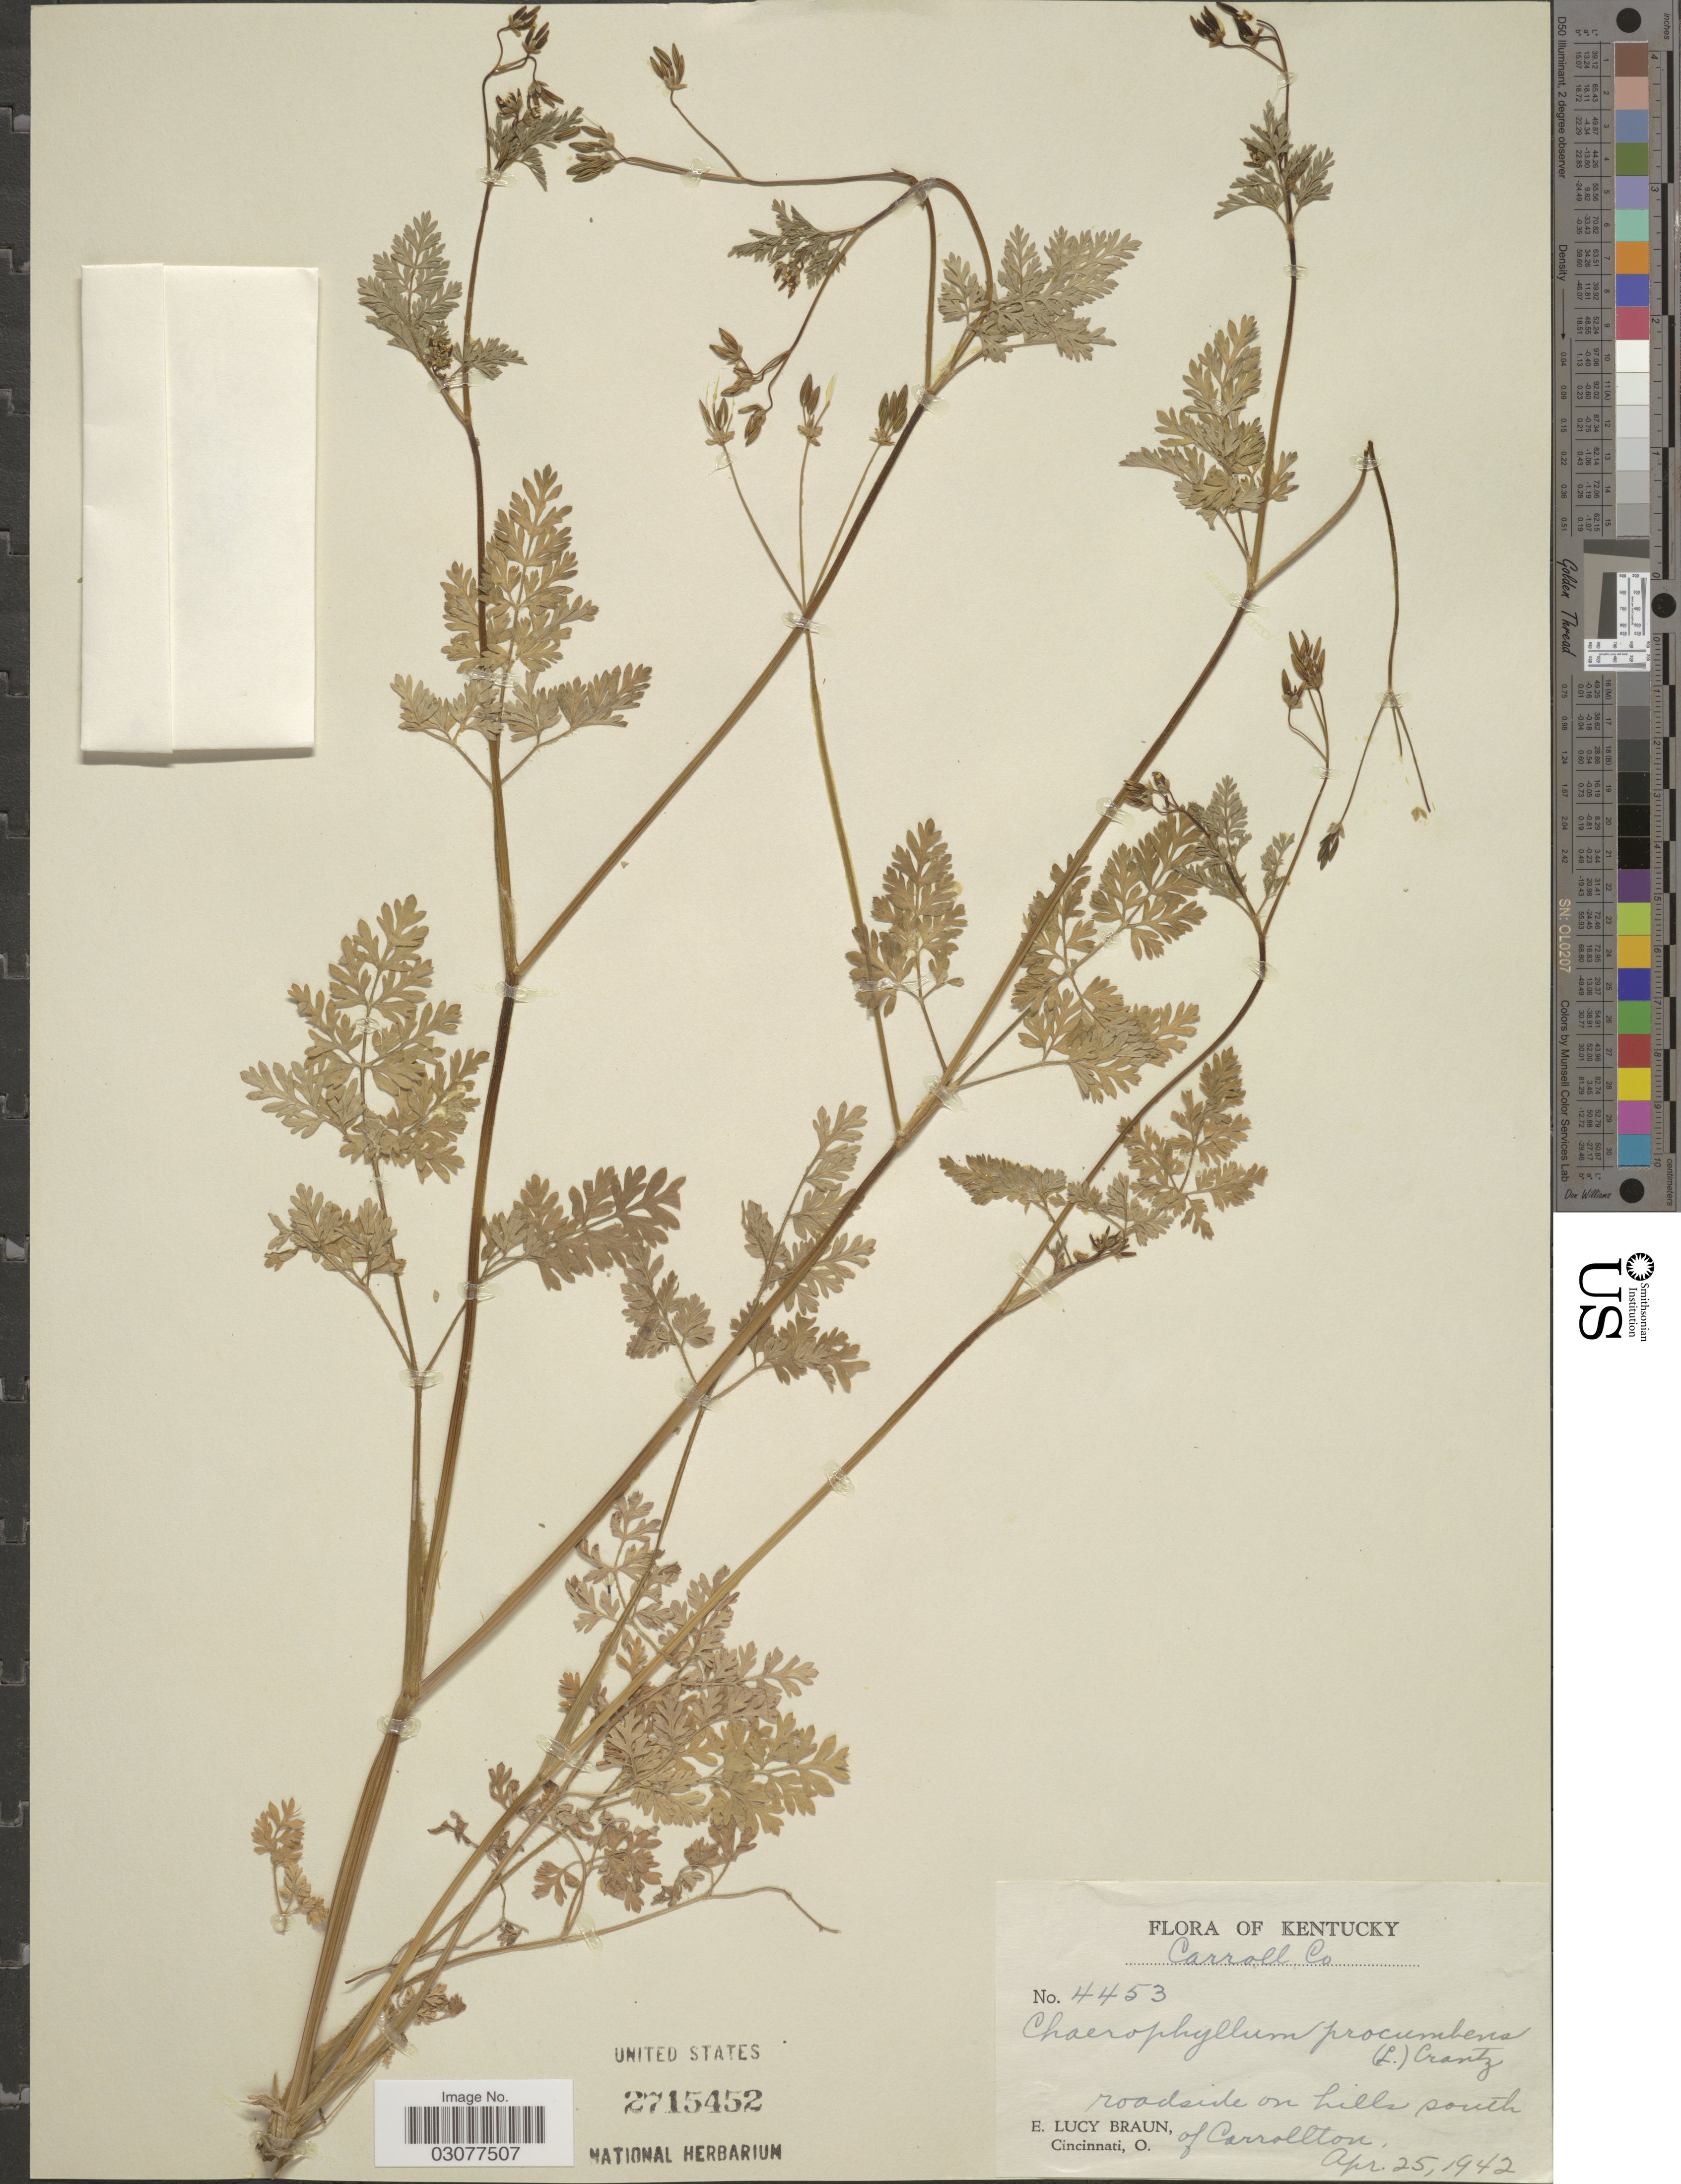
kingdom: Plantae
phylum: Tracheophyta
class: Magnoliopsida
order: Apiales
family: Apiaceae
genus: Chaerophyllum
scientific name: Chaerophyllum procumbens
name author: (L.) Crantz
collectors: E. L. Braun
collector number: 4453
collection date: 1942-04-25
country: United States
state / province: Kentucky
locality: Carroll Co., roadside on hills south of Carrollton.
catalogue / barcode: US 2715452